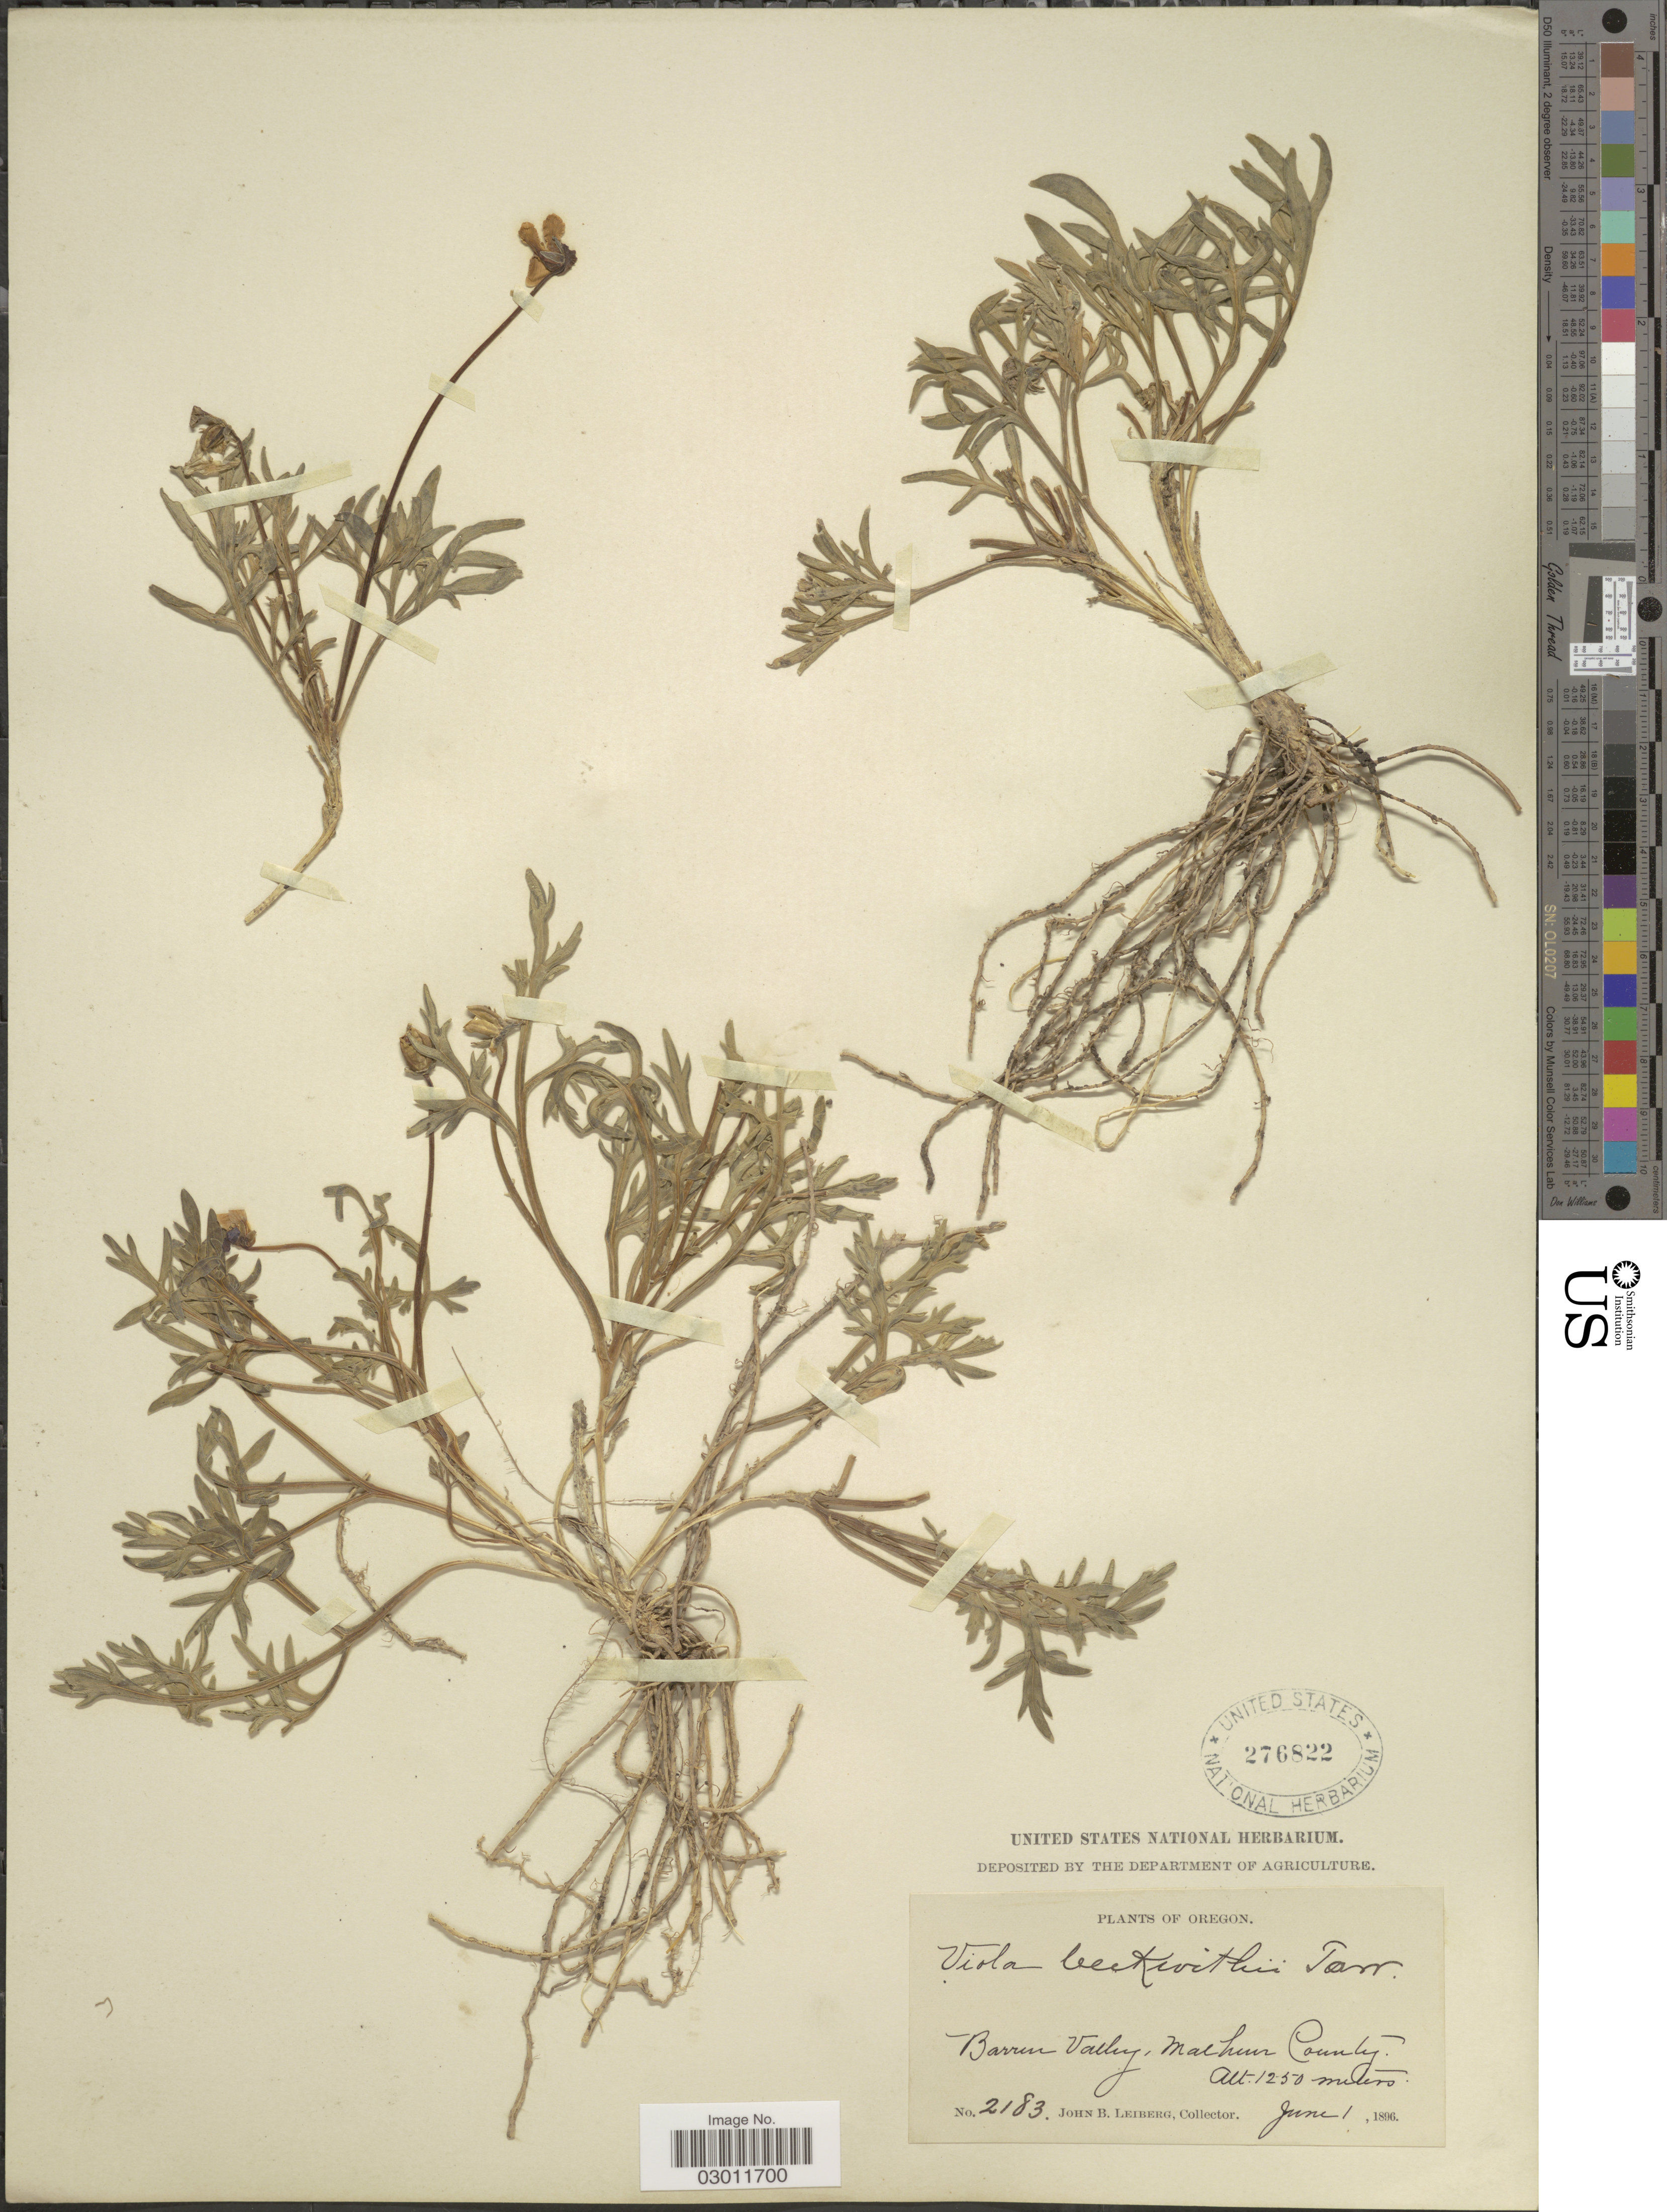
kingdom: Plantae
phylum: Tracheophyta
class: Magnoliopsida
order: Malpighiales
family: Violaceae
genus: Viola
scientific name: Viola beckwithii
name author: Torr.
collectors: J. B. Leiberg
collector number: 2183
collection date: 1896-06-01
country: United States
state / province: Oregon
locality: Barren Valley, Malheur County.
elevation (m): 1250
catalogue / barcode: US 276822